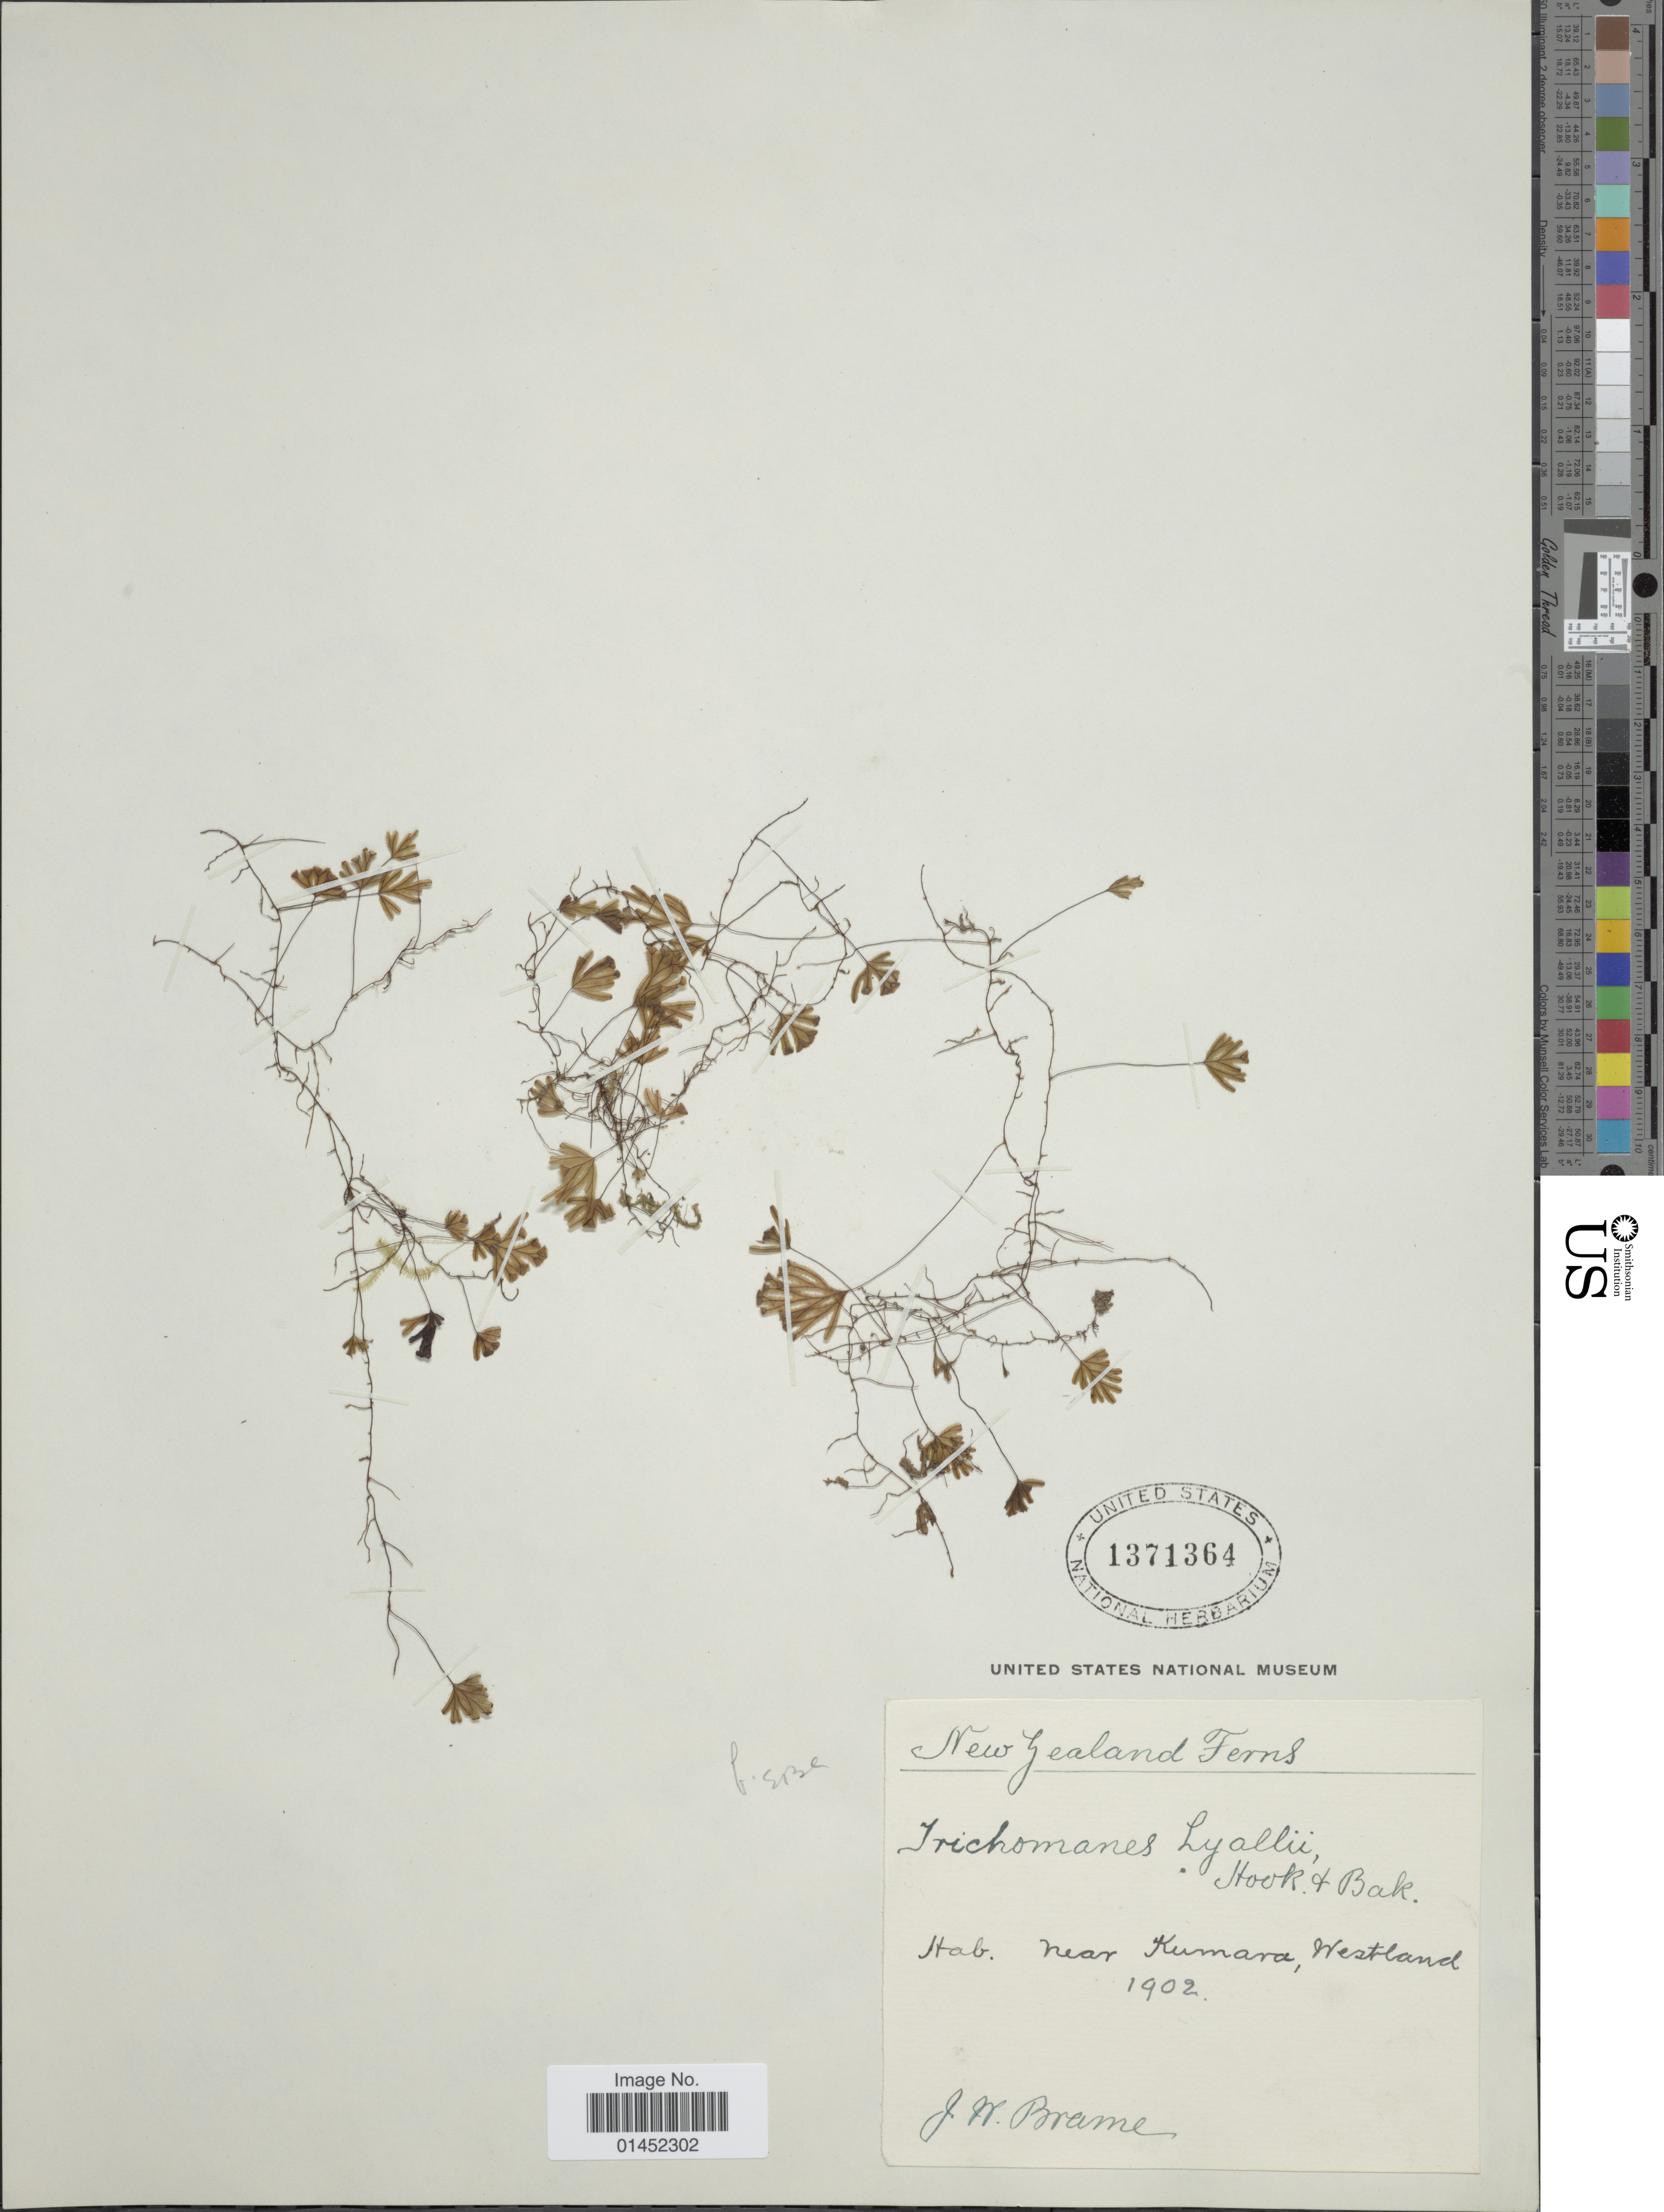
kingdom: Plantae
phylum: Tracheophyta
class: Polypodiopsida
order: Hymenophyllales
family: Hymenophyllaceae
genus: Hymenophyllum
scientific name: Hymenophyllum lyallii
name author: Hook. f.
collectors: J. Brame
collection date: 1902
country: New Zealand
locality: Near Kumara, Westland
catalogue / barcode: US 1371364